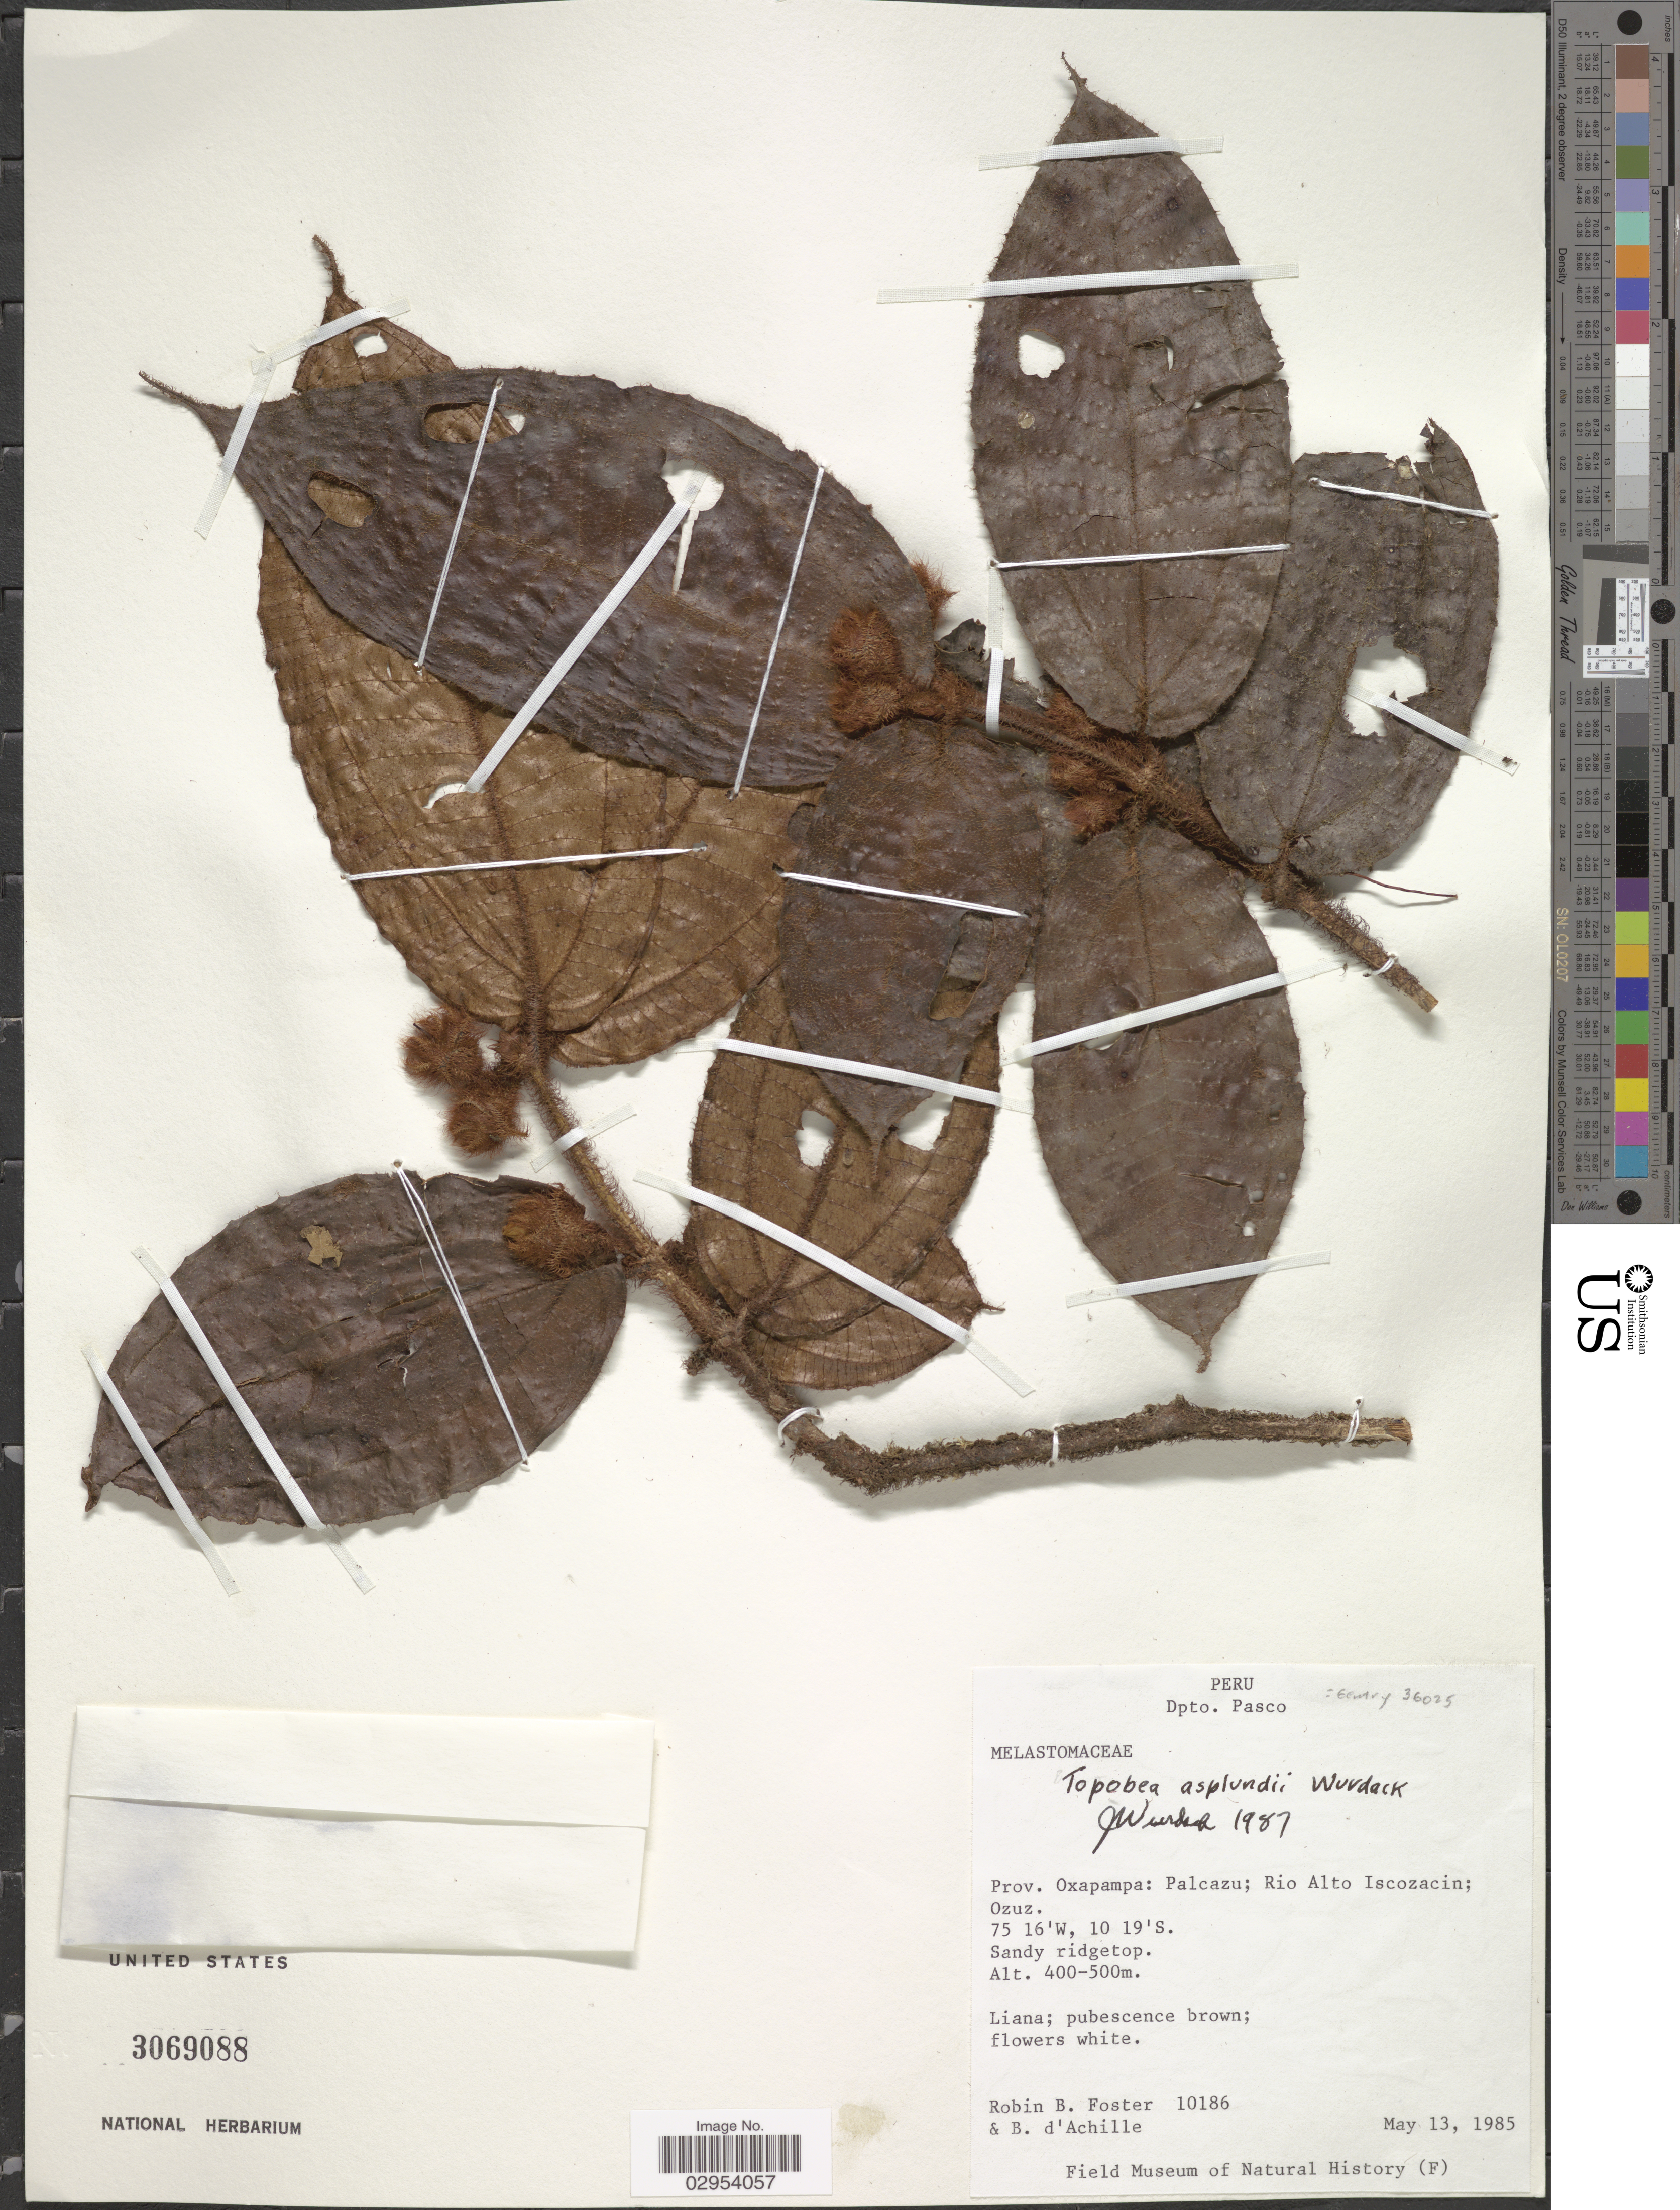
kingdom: Plantae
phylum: Tracheophyta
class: Magnoliopsida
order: Myrtales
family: Melastomataceae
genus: Topobea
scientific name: Topobea asplundii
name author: Wurdack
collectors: R. B. Foster & B. d'Achille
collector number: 10186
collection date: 1985-05-13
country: Peru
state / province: Pasco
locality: Dpto. Pasco. Prov. Oxapampa: Palcazu; Rio Alto Iscozacin; Ozuz.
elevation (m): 400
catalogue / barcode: US 3069088